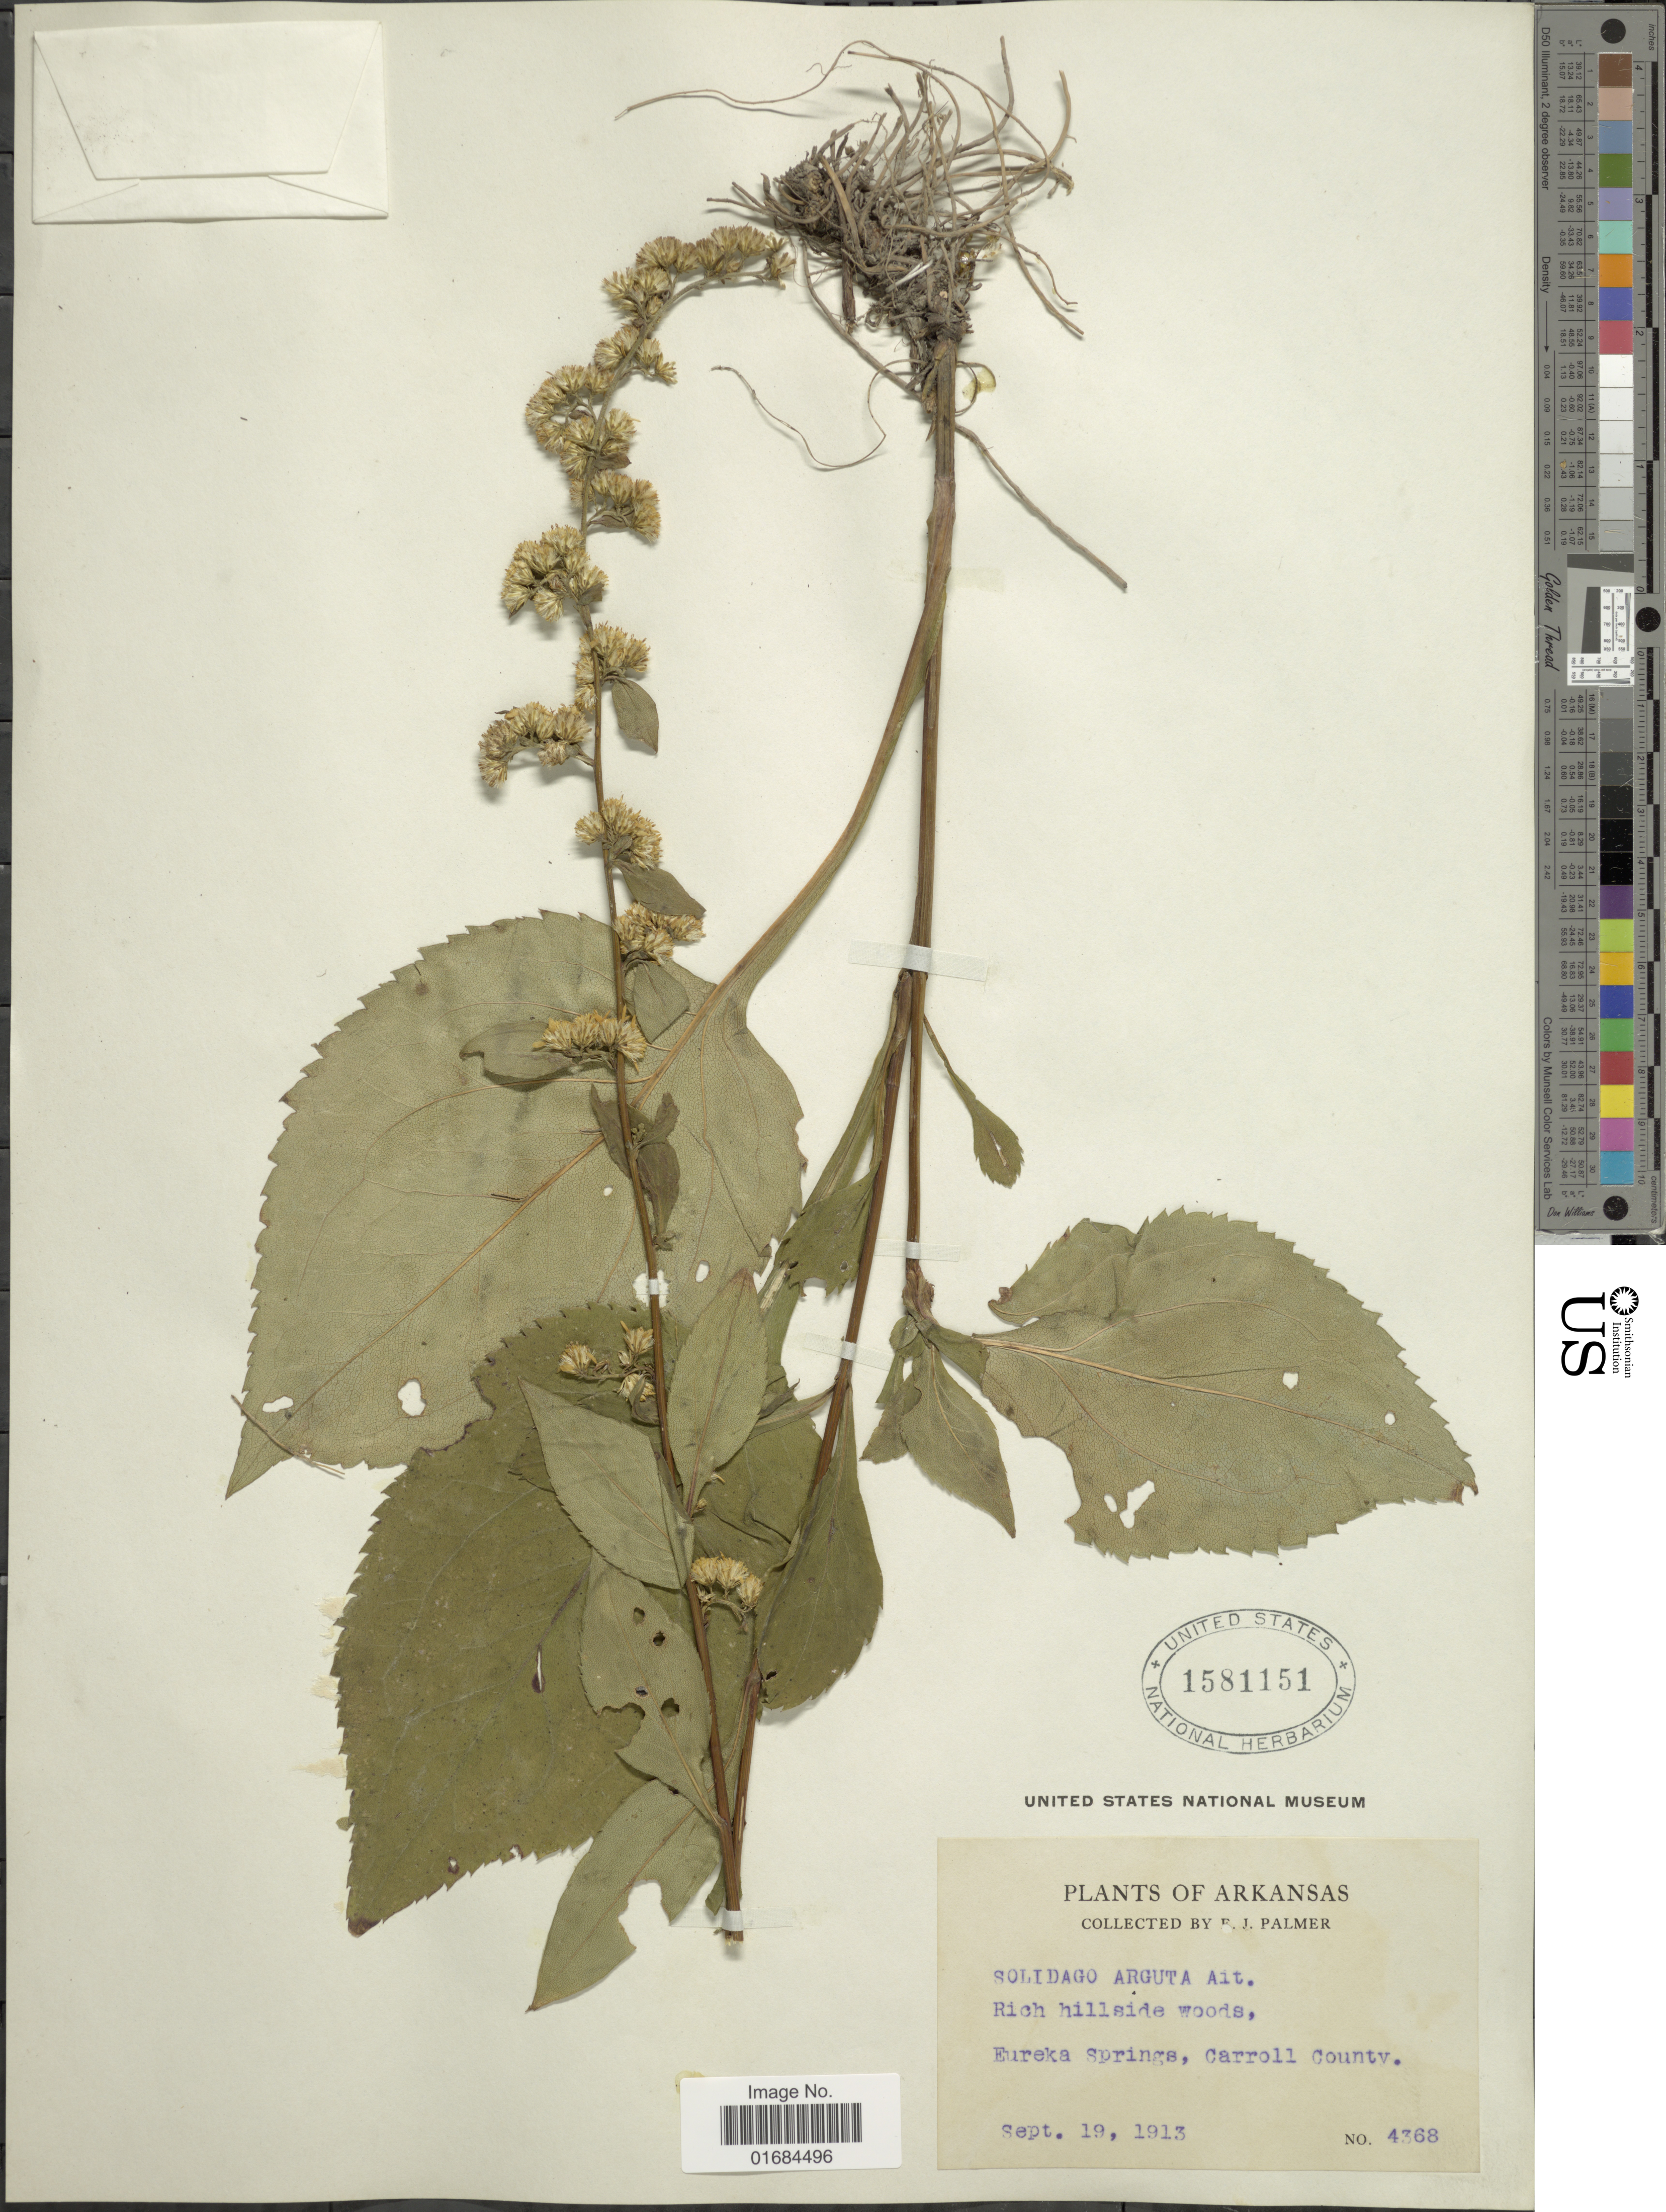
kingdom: Plantae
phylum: Tracheophyta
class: Magnoliopsida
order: Asterales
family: Asteraceae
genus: Solidago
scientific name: Solidago arguta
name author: Aiton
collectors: E. J. Palmer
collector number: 4368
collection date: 1913-09-19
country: United States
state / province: Missouri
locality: Rich hillside wppds, Eureka Spring, Carrol County.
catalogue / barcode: US 1581151